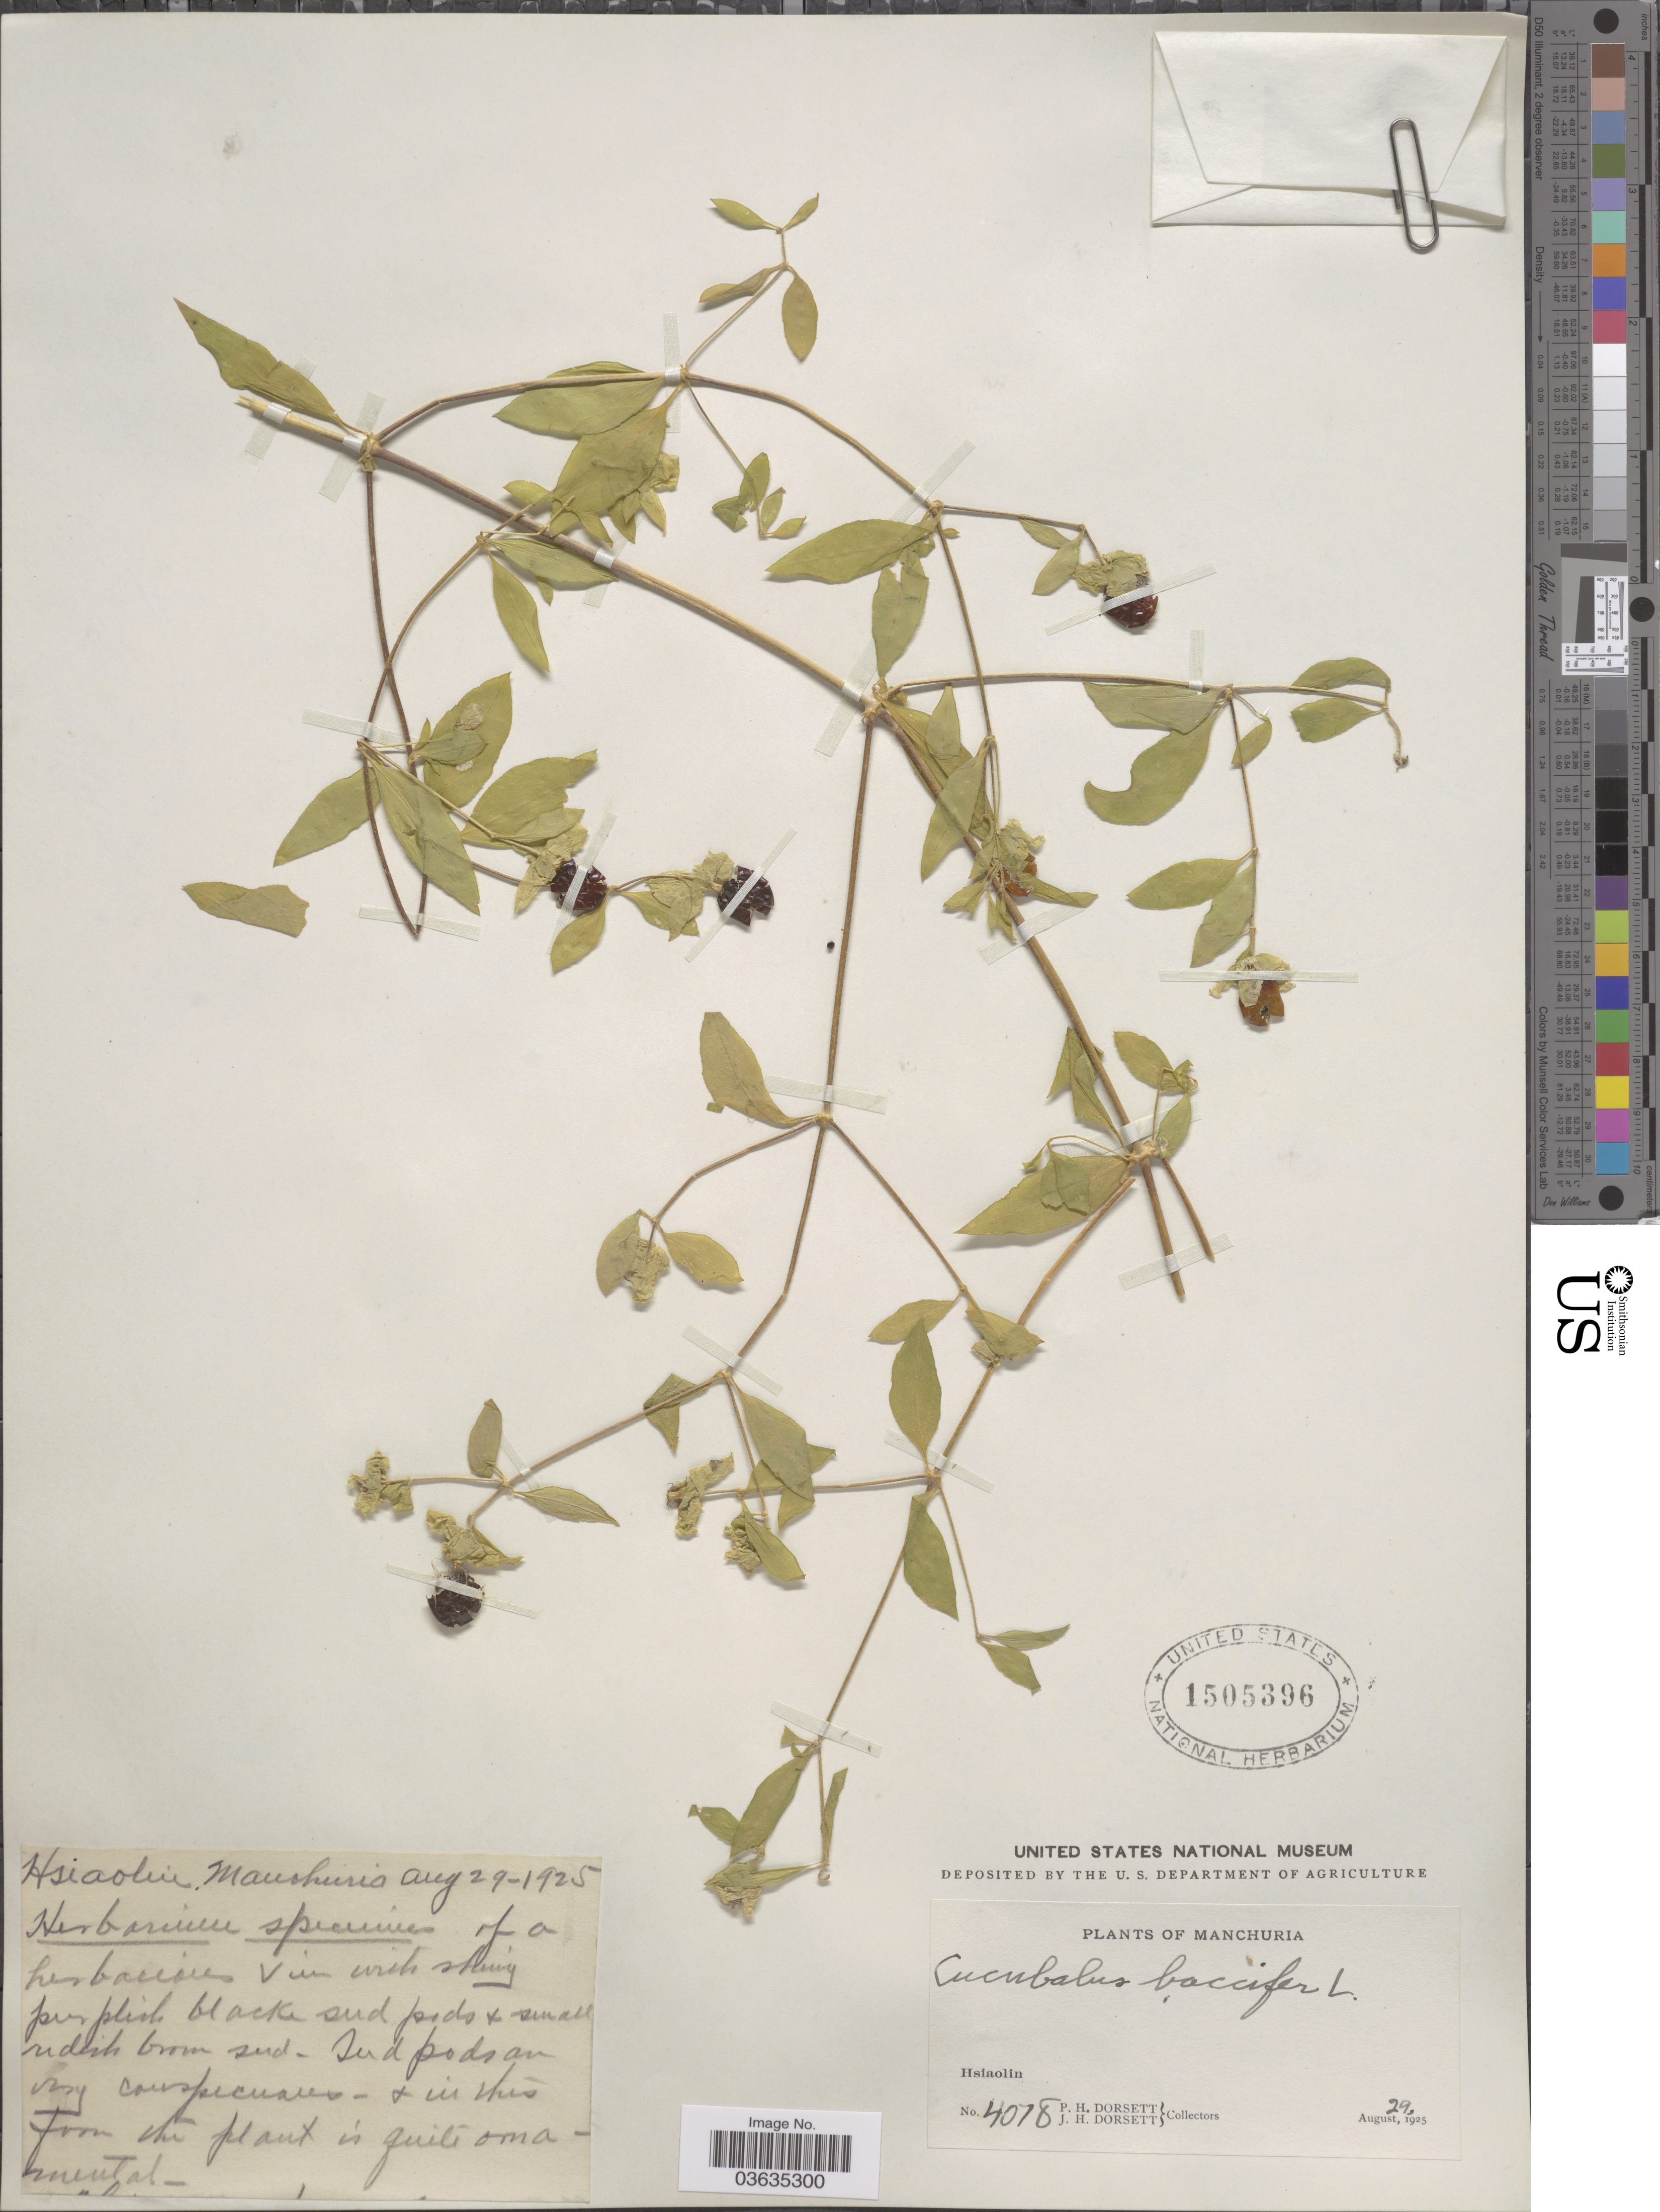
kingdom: Plantae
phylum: Tracheophyta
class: Magnoliopsida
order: Caryophyllales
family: Caryophyllaceae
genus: Silene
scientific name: Silene baccifera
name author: (L.) Durande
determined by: U.S. National Herbarium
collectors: P. H. Dorsett & J. Dorsett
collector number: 4078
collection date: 1925-08-29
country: China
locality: Manchuria. Hsiaolin.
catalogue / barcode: US 1505396